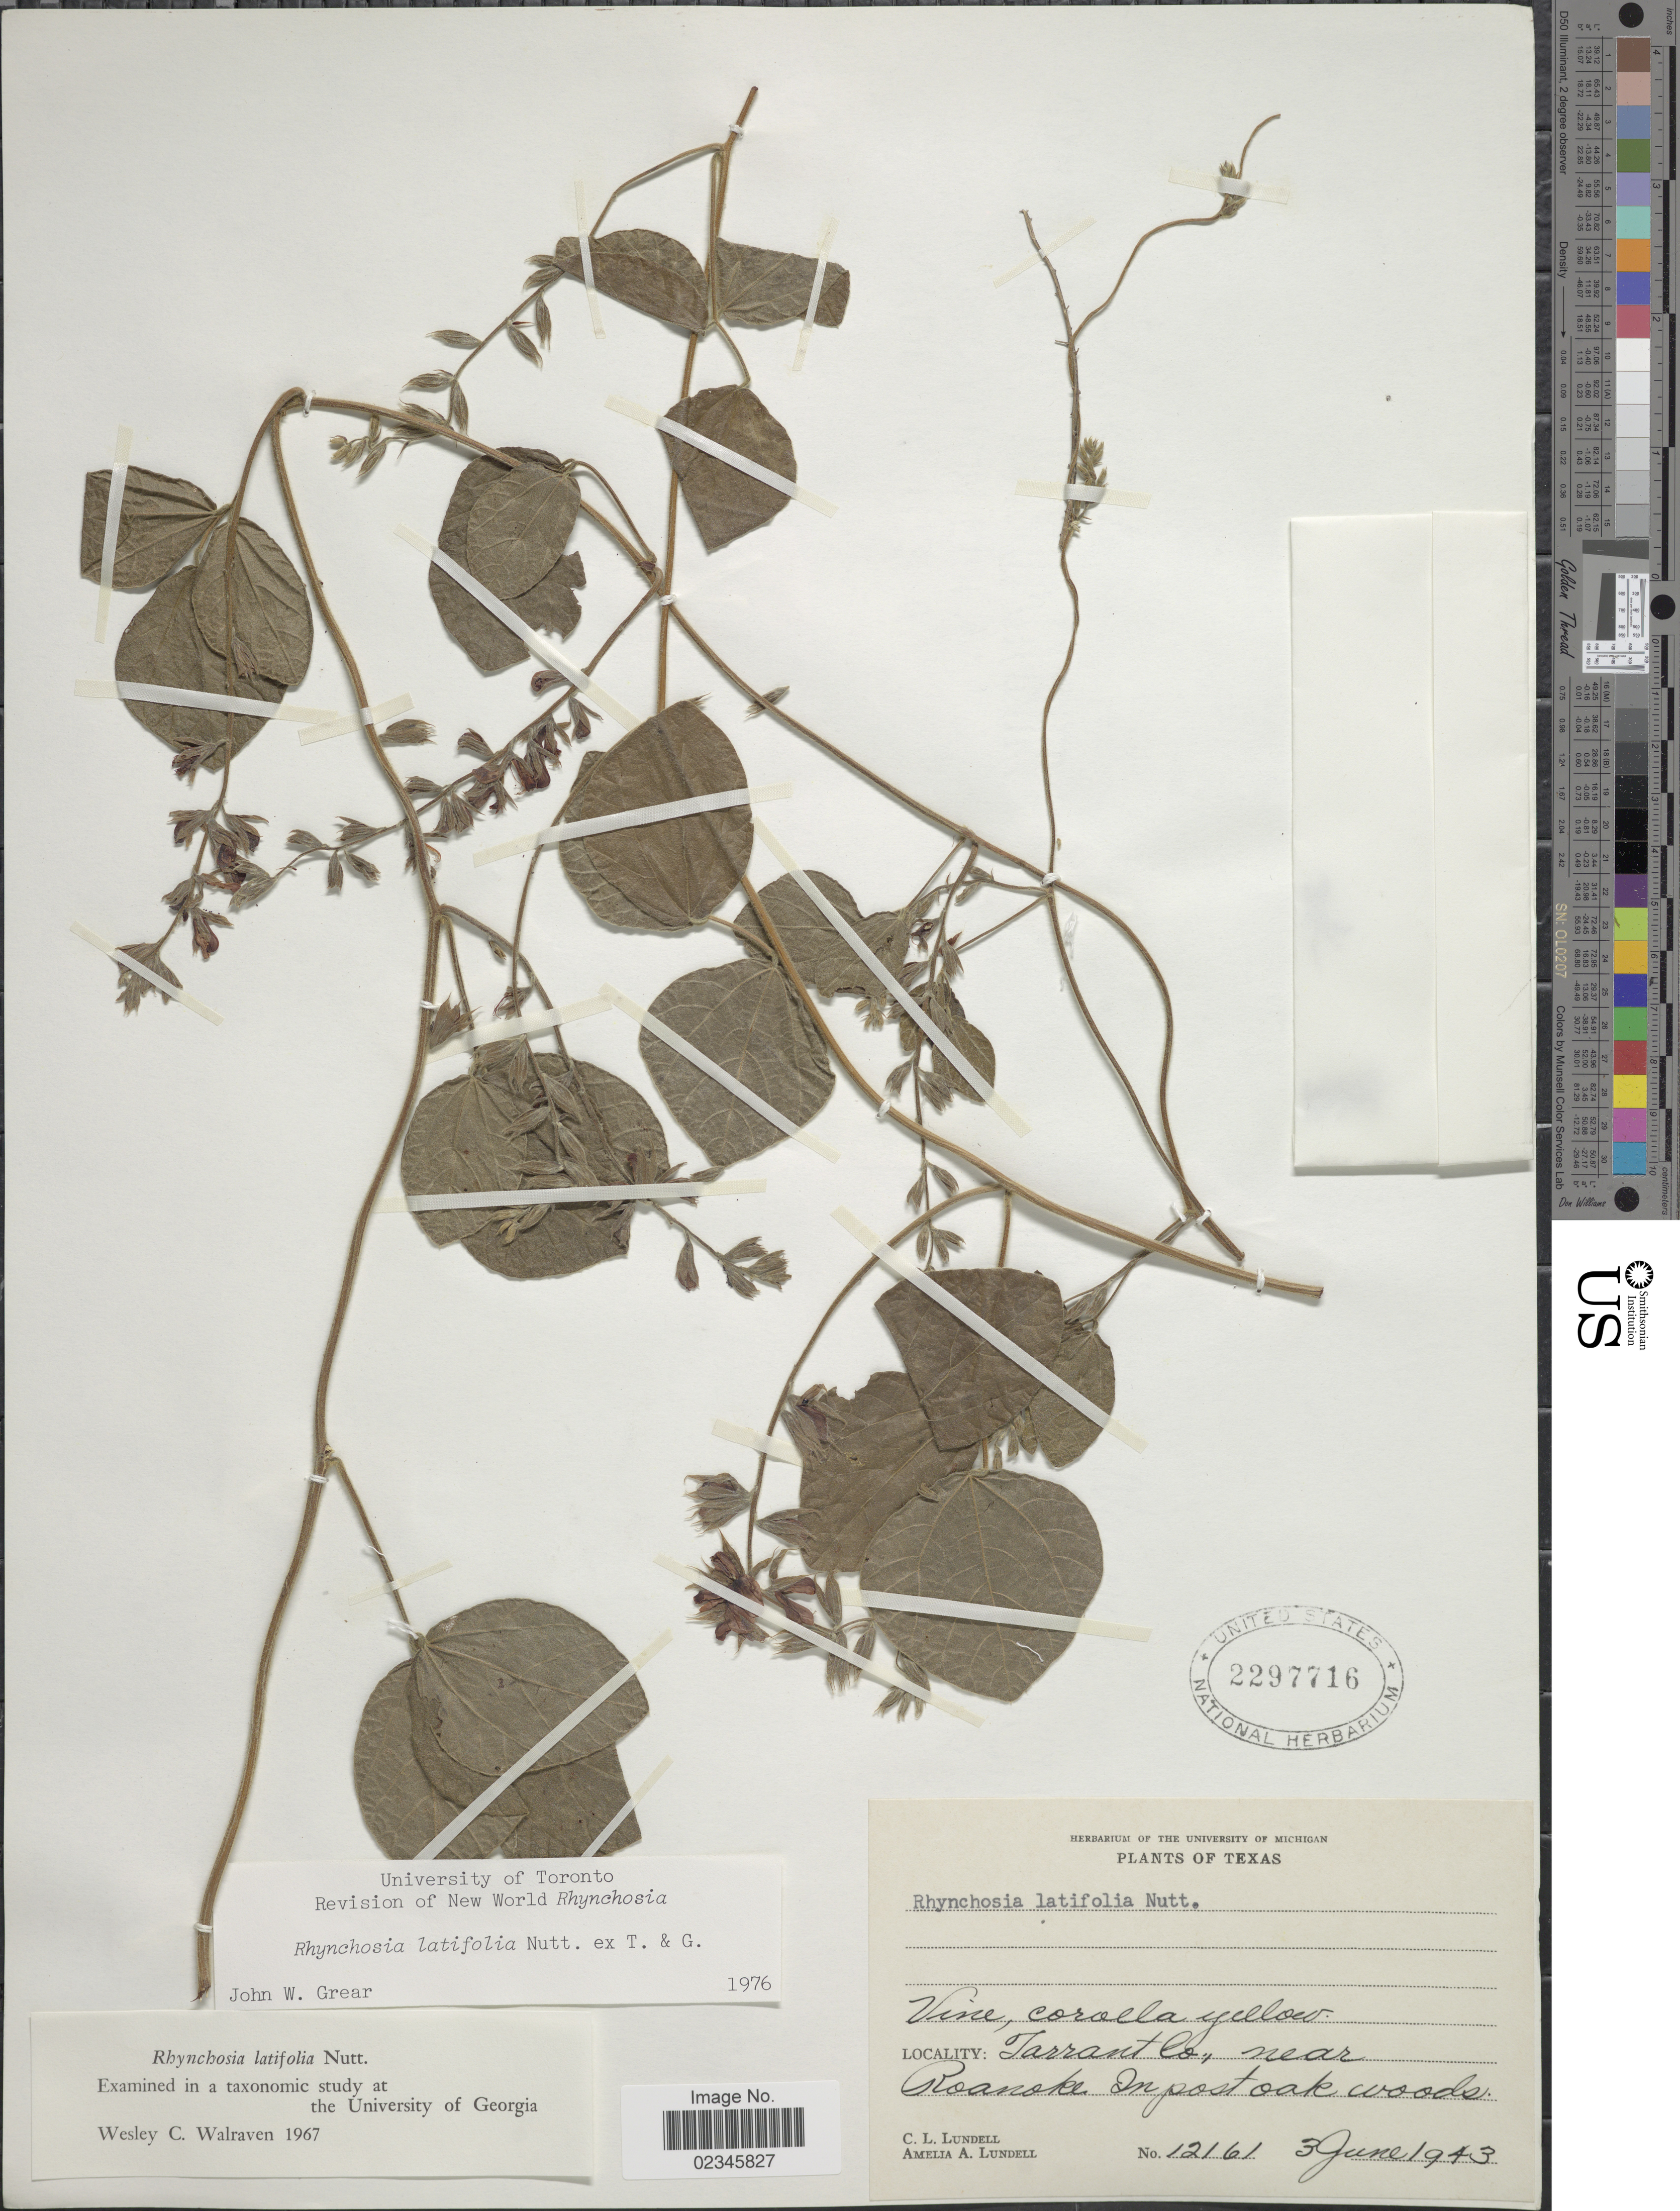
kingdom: Plantae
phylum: Tracheophyta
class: Magnoliopsida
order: Fabales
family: Fabaceae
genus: Rhynchosia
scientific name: Rhynchosia latifolia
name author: Nutt. ex Torr. & A. Gray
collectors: C. L. Lundell & A. A. Lundell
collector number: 12161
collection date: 1943-06-03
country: United States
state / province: Texas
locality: Tarrant Co., near Roanoke, on post oak woods.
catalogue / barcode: US 2297716